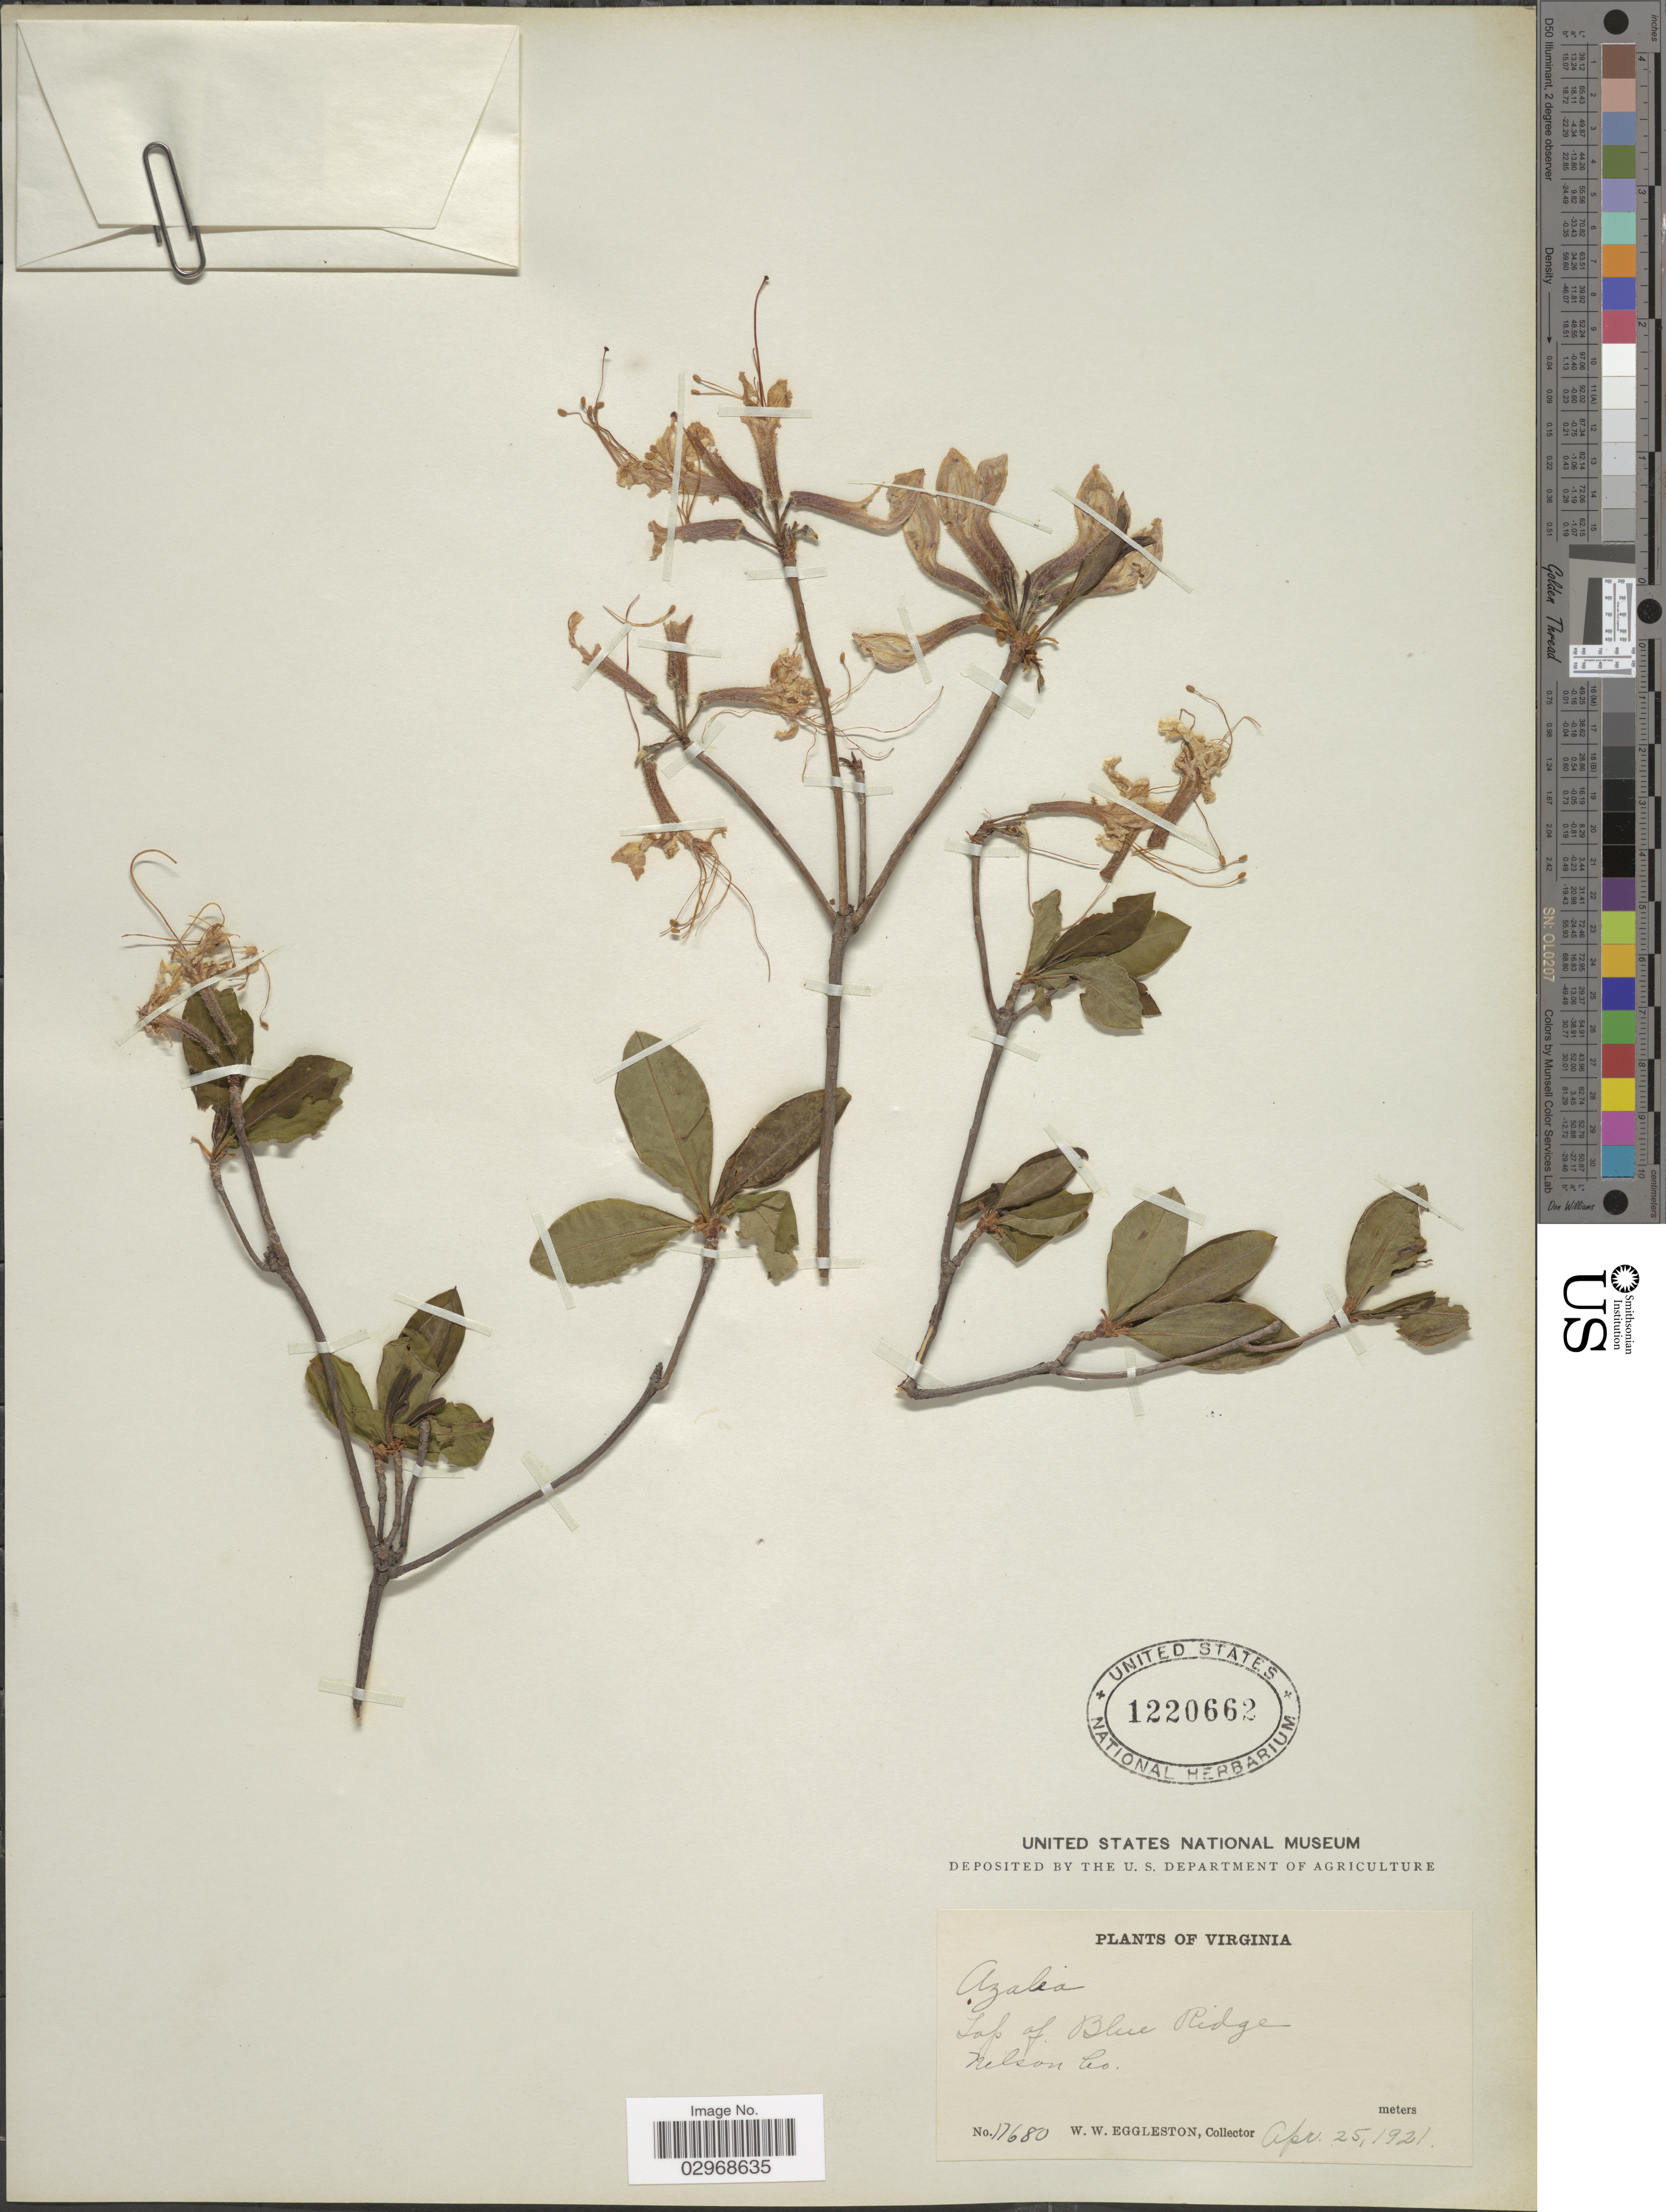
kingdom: Plantae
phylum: Tracheophyta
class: Magnoliopsida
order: Ericales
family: Ericaceae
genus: Rhododendron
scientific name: Rhododendron viscosum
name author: (L.) Torr.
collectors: W. W. Eggleston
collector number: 17680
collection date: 1921-04-25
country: United States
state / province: Virginia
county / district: Nelson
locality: Top of Blue Ridge, Nelson Co.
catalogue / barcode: US 1220662